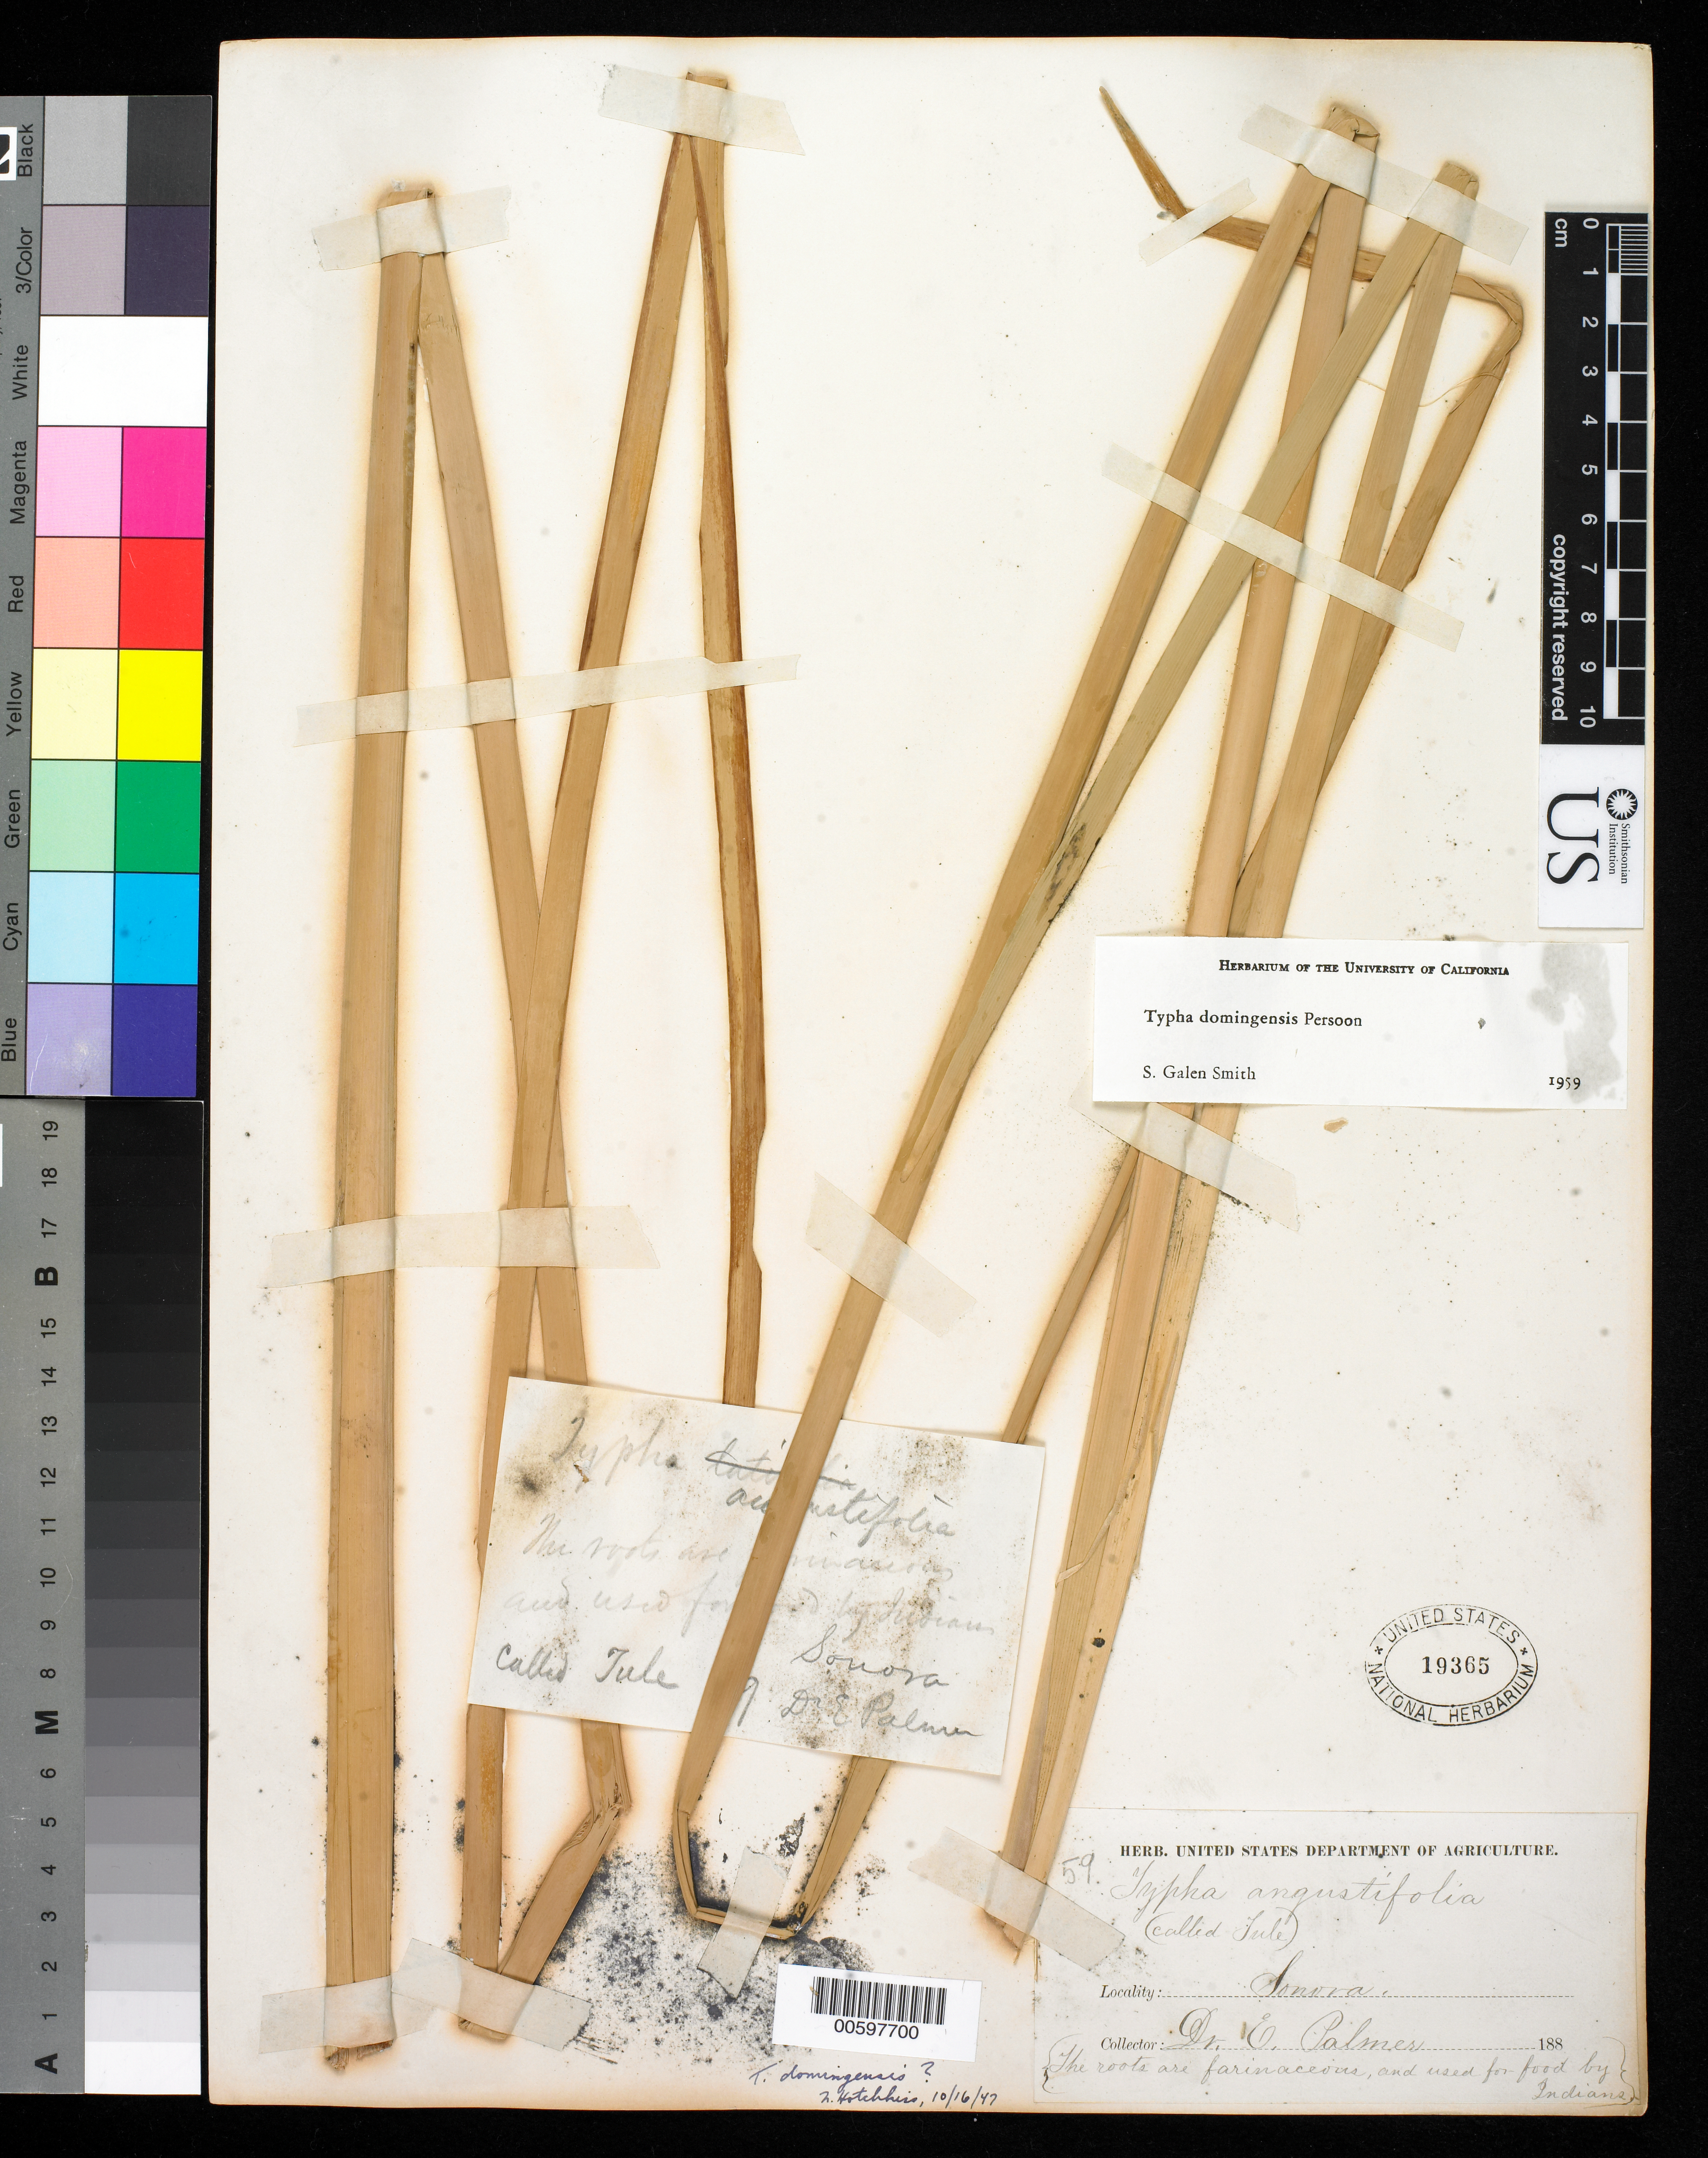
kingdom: Plantae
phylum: Tracheophyta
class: Liliopsida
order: Poales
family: Typhaceae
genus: Typha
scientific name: Typha domingensis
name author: Pers.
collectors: E. Palmer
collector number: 59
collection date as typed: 188-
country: Mexico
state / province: Sonora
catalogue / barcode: US 19365